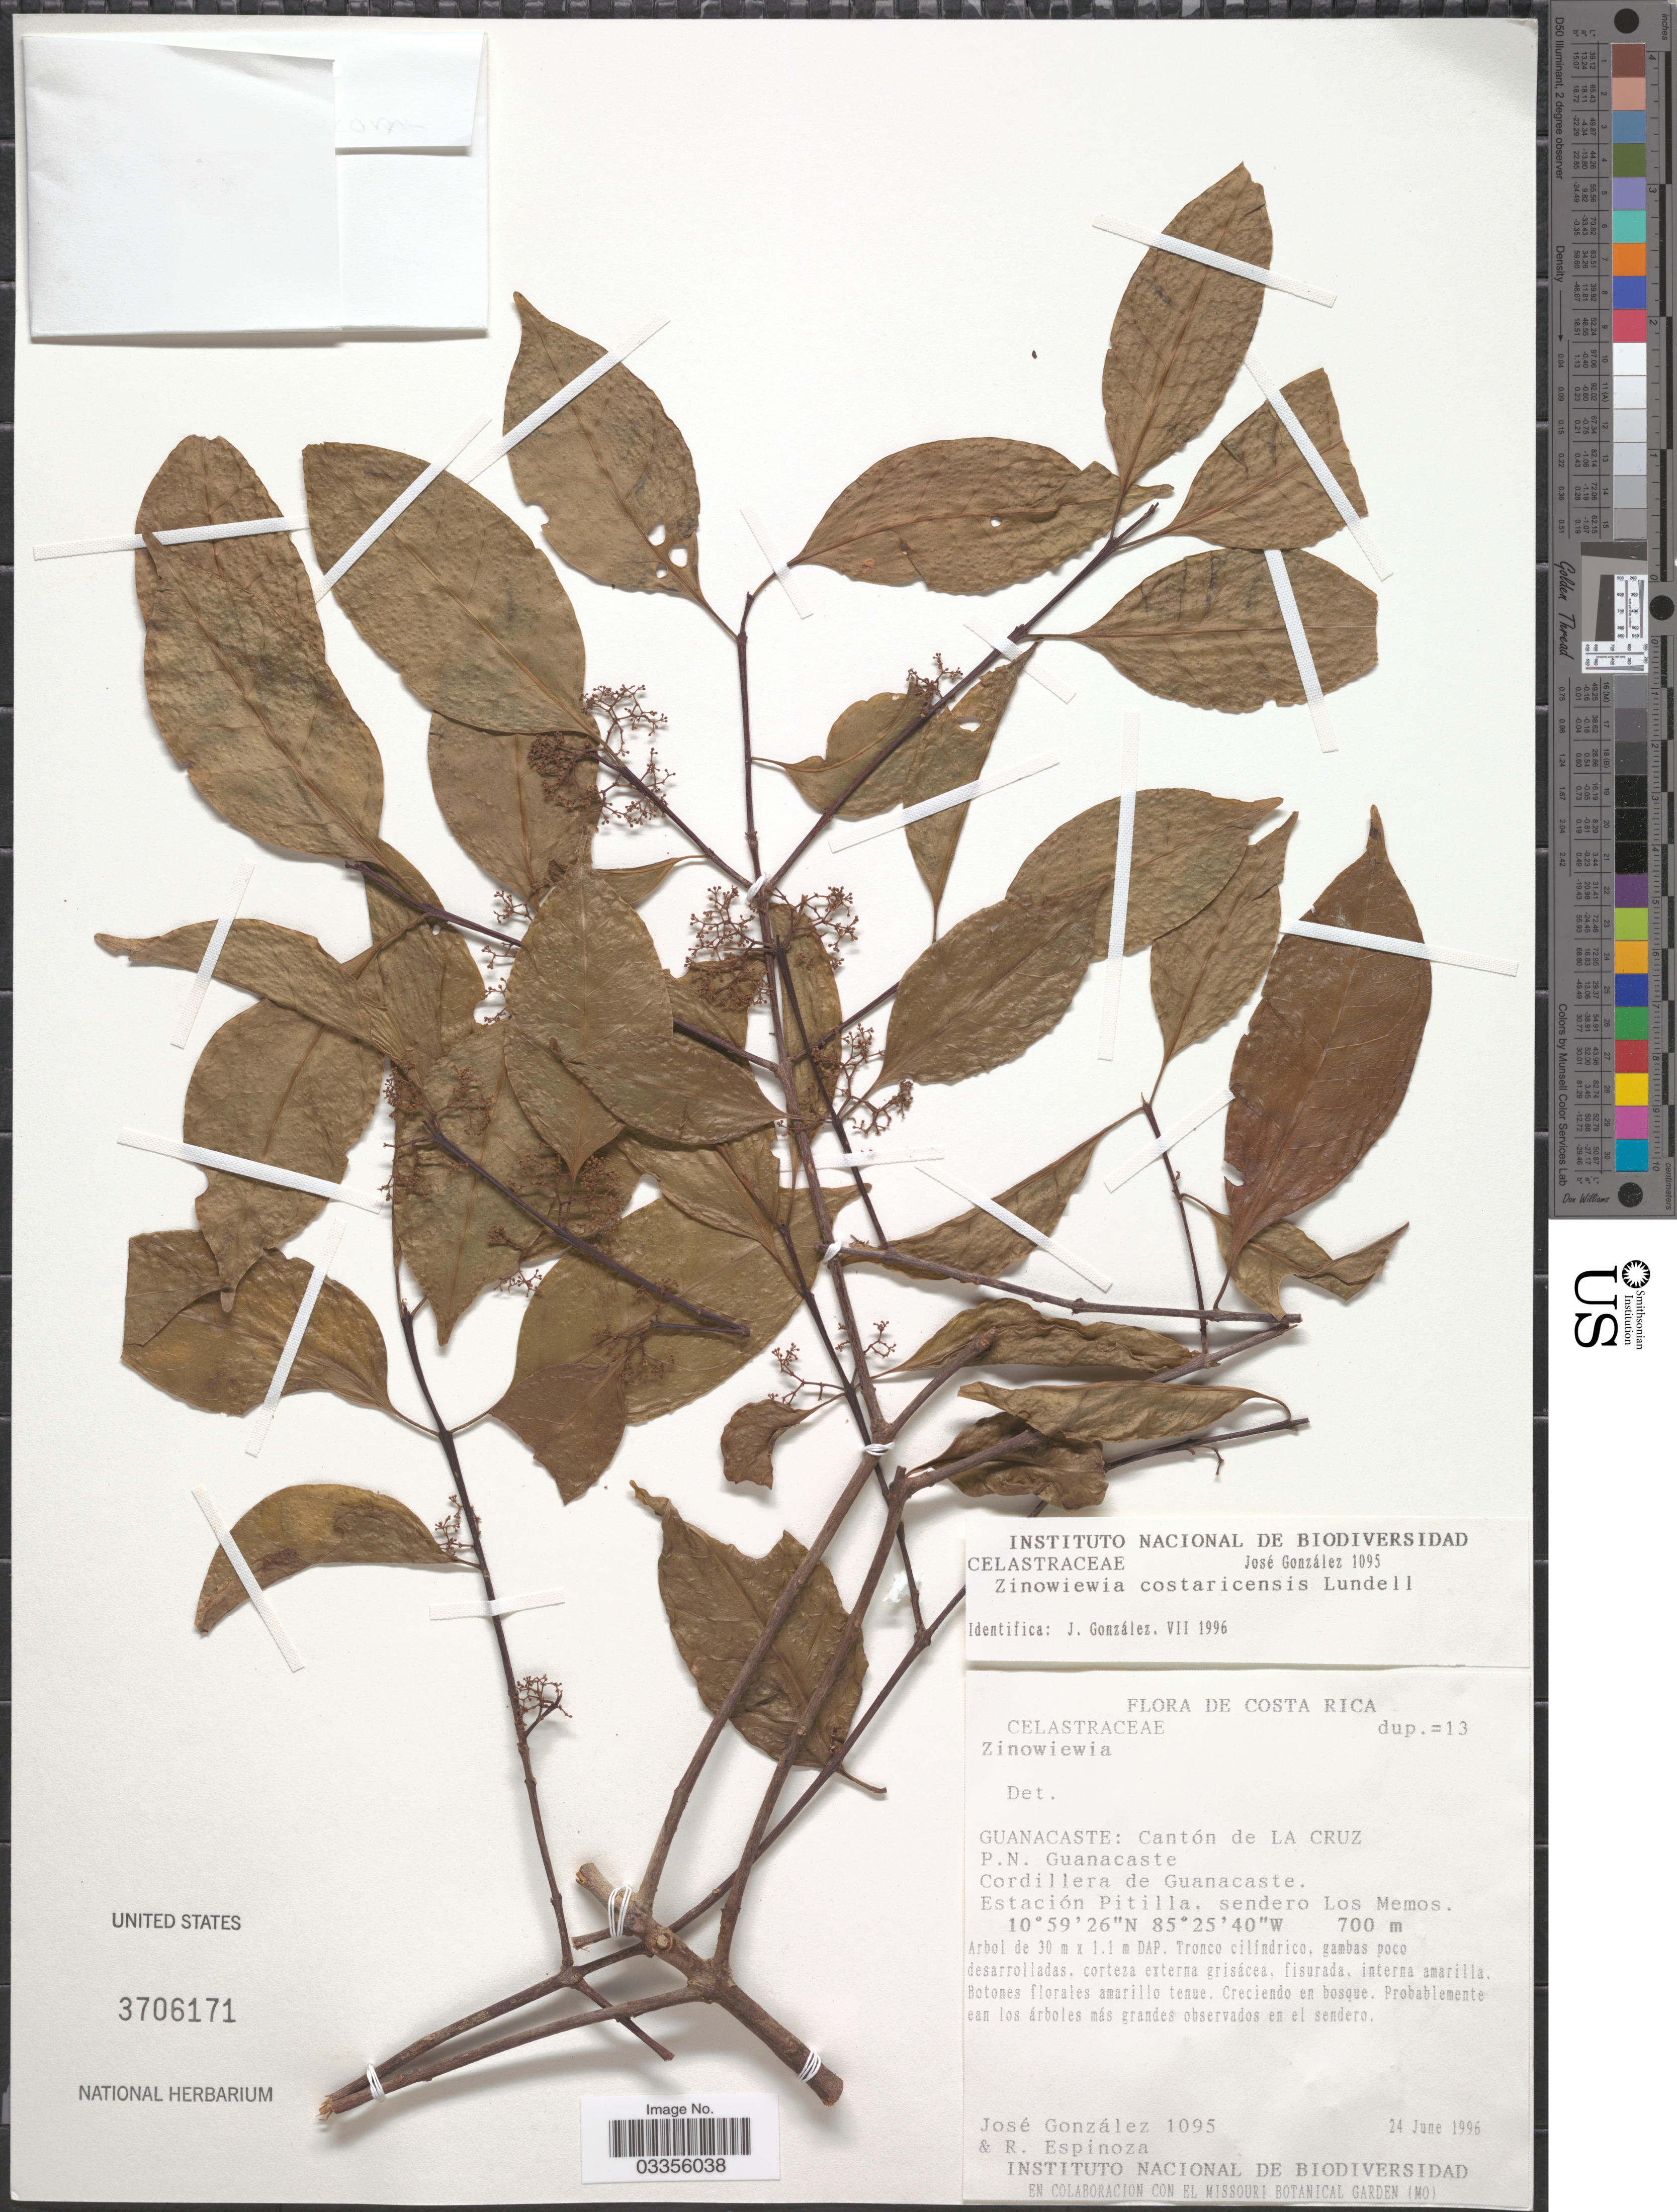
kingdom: Plantae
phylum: Tracheophyta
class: Magnoliopsida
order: Celastrales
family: Celastraceae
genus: Zinowiewia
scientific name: Zinowiewia costaricensis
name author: Lundell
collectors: J. A. Gonzalez & R. Espinoza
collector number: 1095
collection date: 1996-06-24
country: Costa Rica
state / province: Guanacaste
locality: Cantón de La Cruz P. N. Guanacaste. Cordillera de Guanacaste. Estación Pitilla. sendero Los Memos.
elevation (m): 700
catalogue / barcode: US 3706171